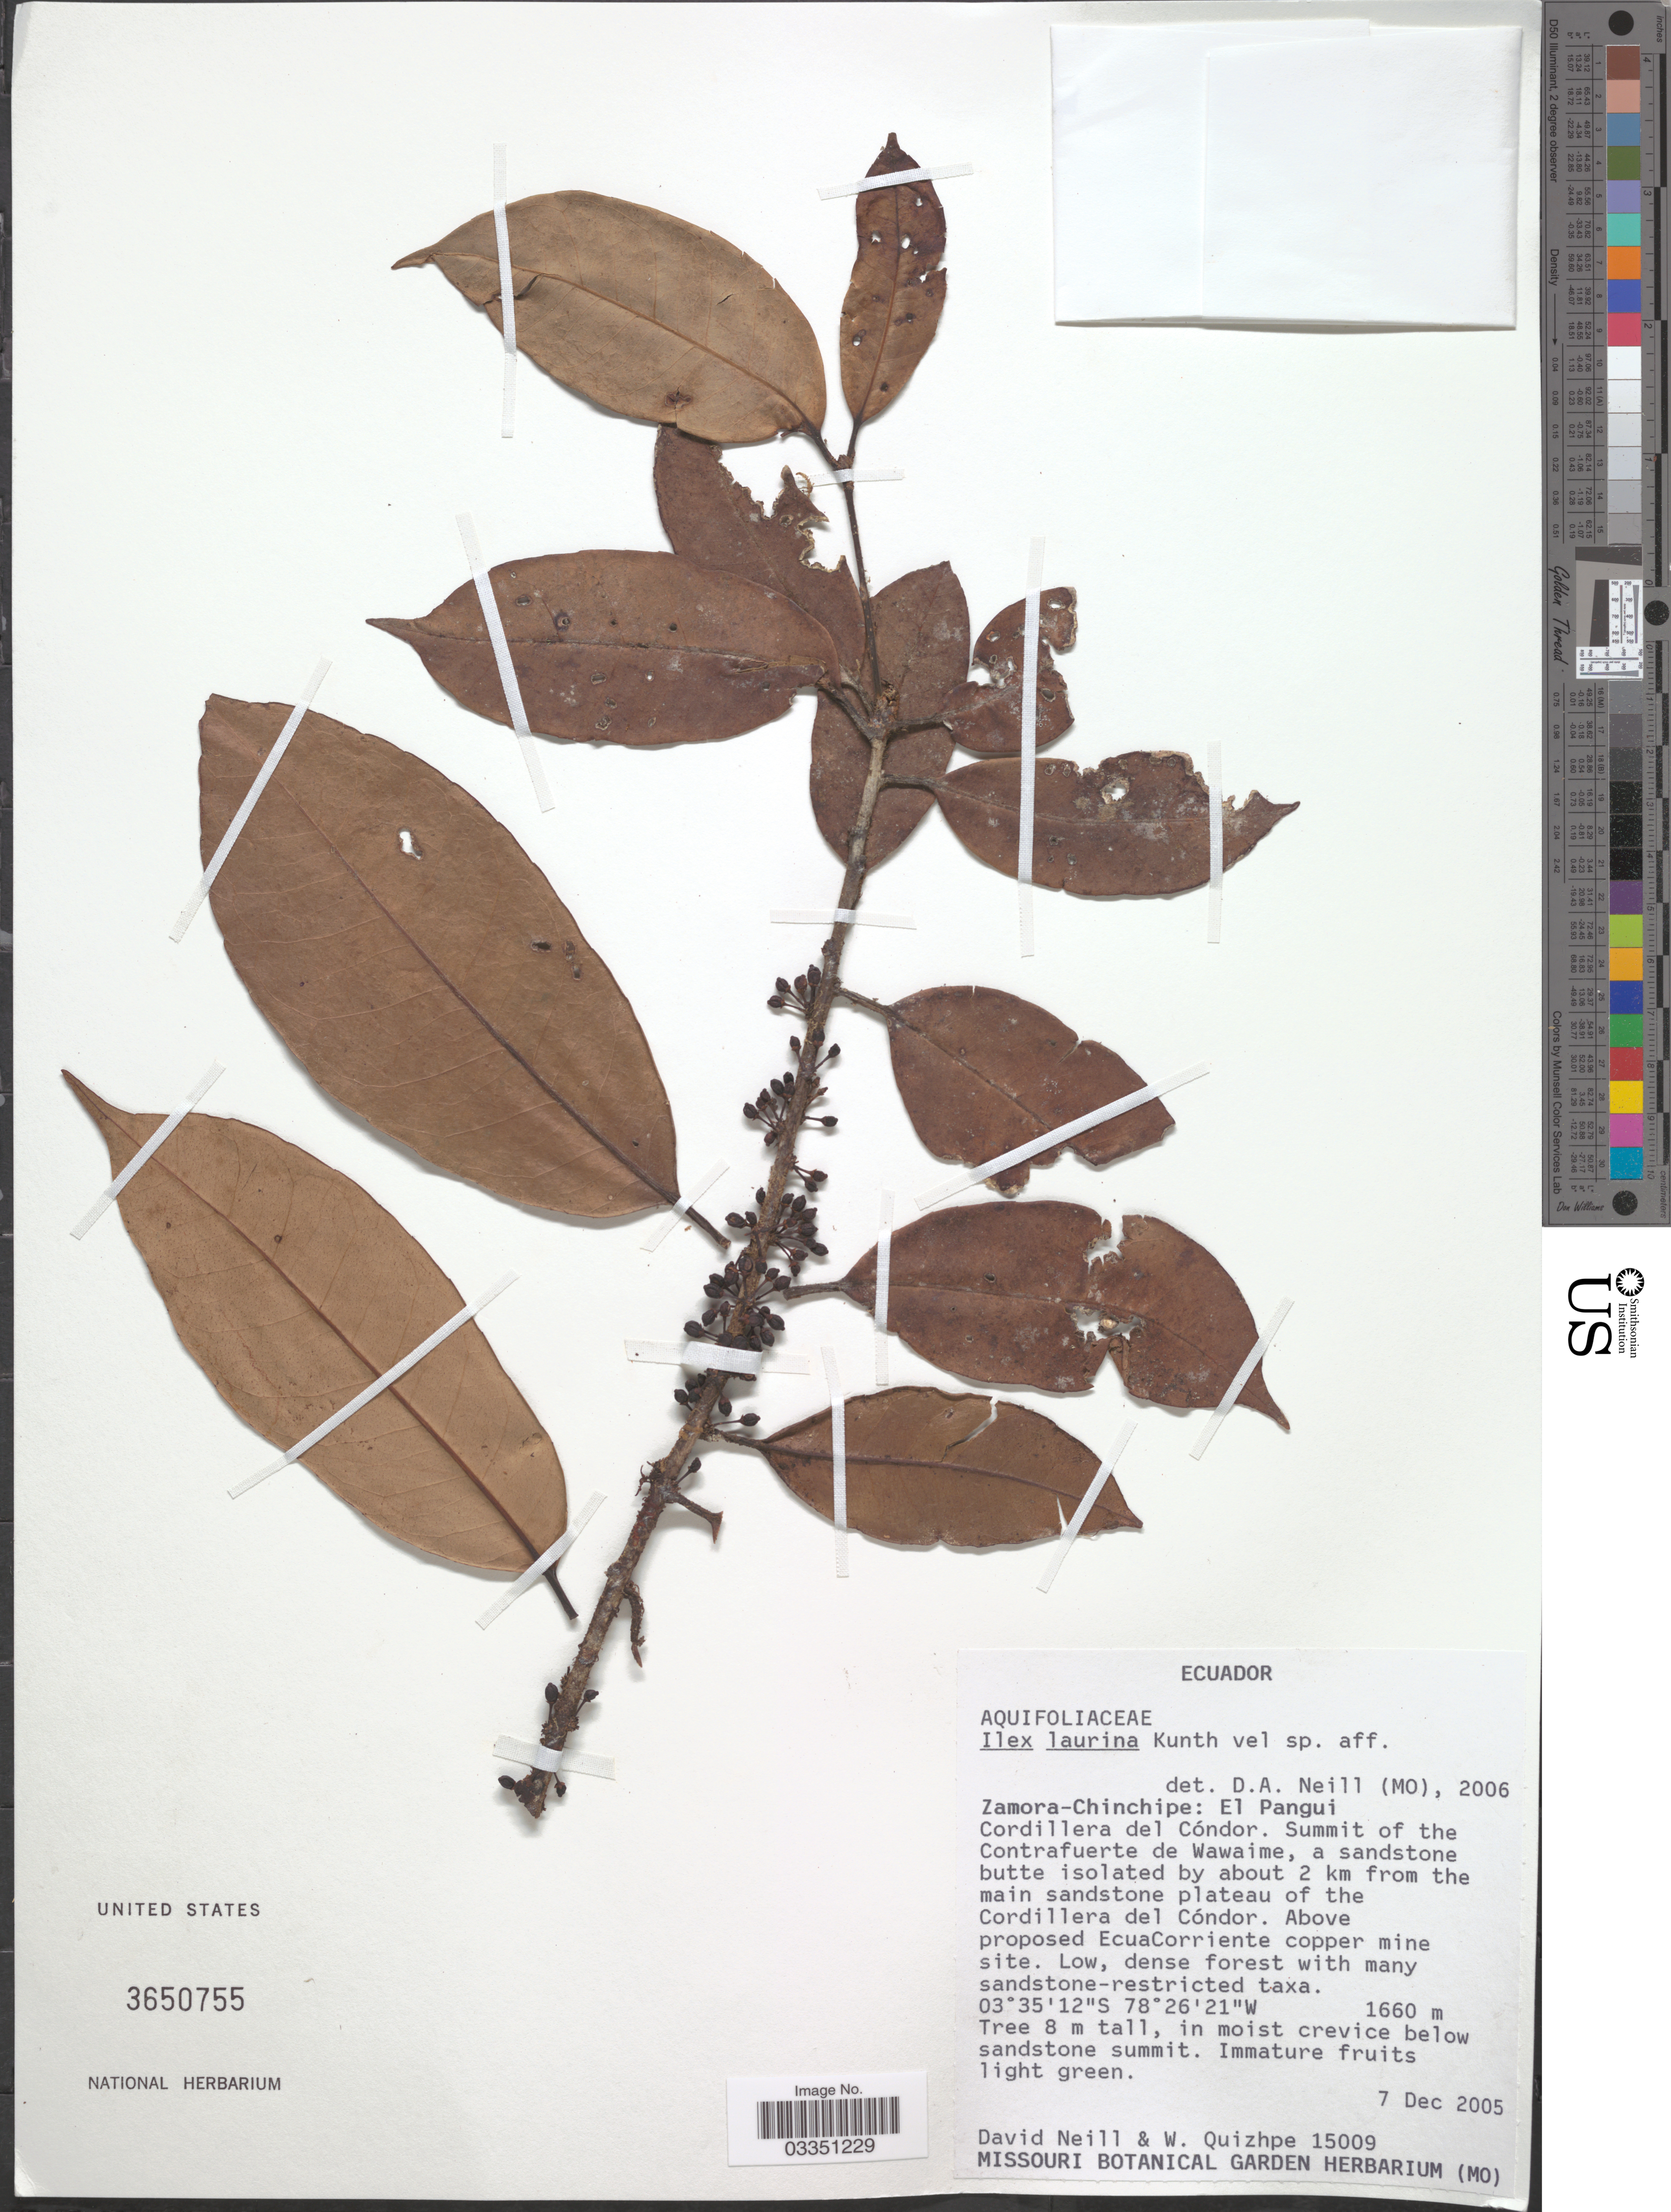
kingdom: Plantae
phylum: Tracheophyta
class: Magnoliopsida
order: Aquifoliales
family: Aquifoliaceae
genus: Ilex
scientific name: Ilex laurina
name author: Kunth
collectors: D. Neill & W. Quizhpe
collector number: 15009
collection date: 2005-12-07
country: Ecuador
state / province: Zamora-Chinchipe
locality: El Pangui. Cordillera del Cóndor. Summit of the Contrafuerte de Wawaime, a sandstone butte isolated by about 2 km from the main sandstone plateau of the Cordillera del Cóndor. Above proposed EcuaCorriente copper mine site.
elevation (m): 1660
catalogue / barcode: US 3650755